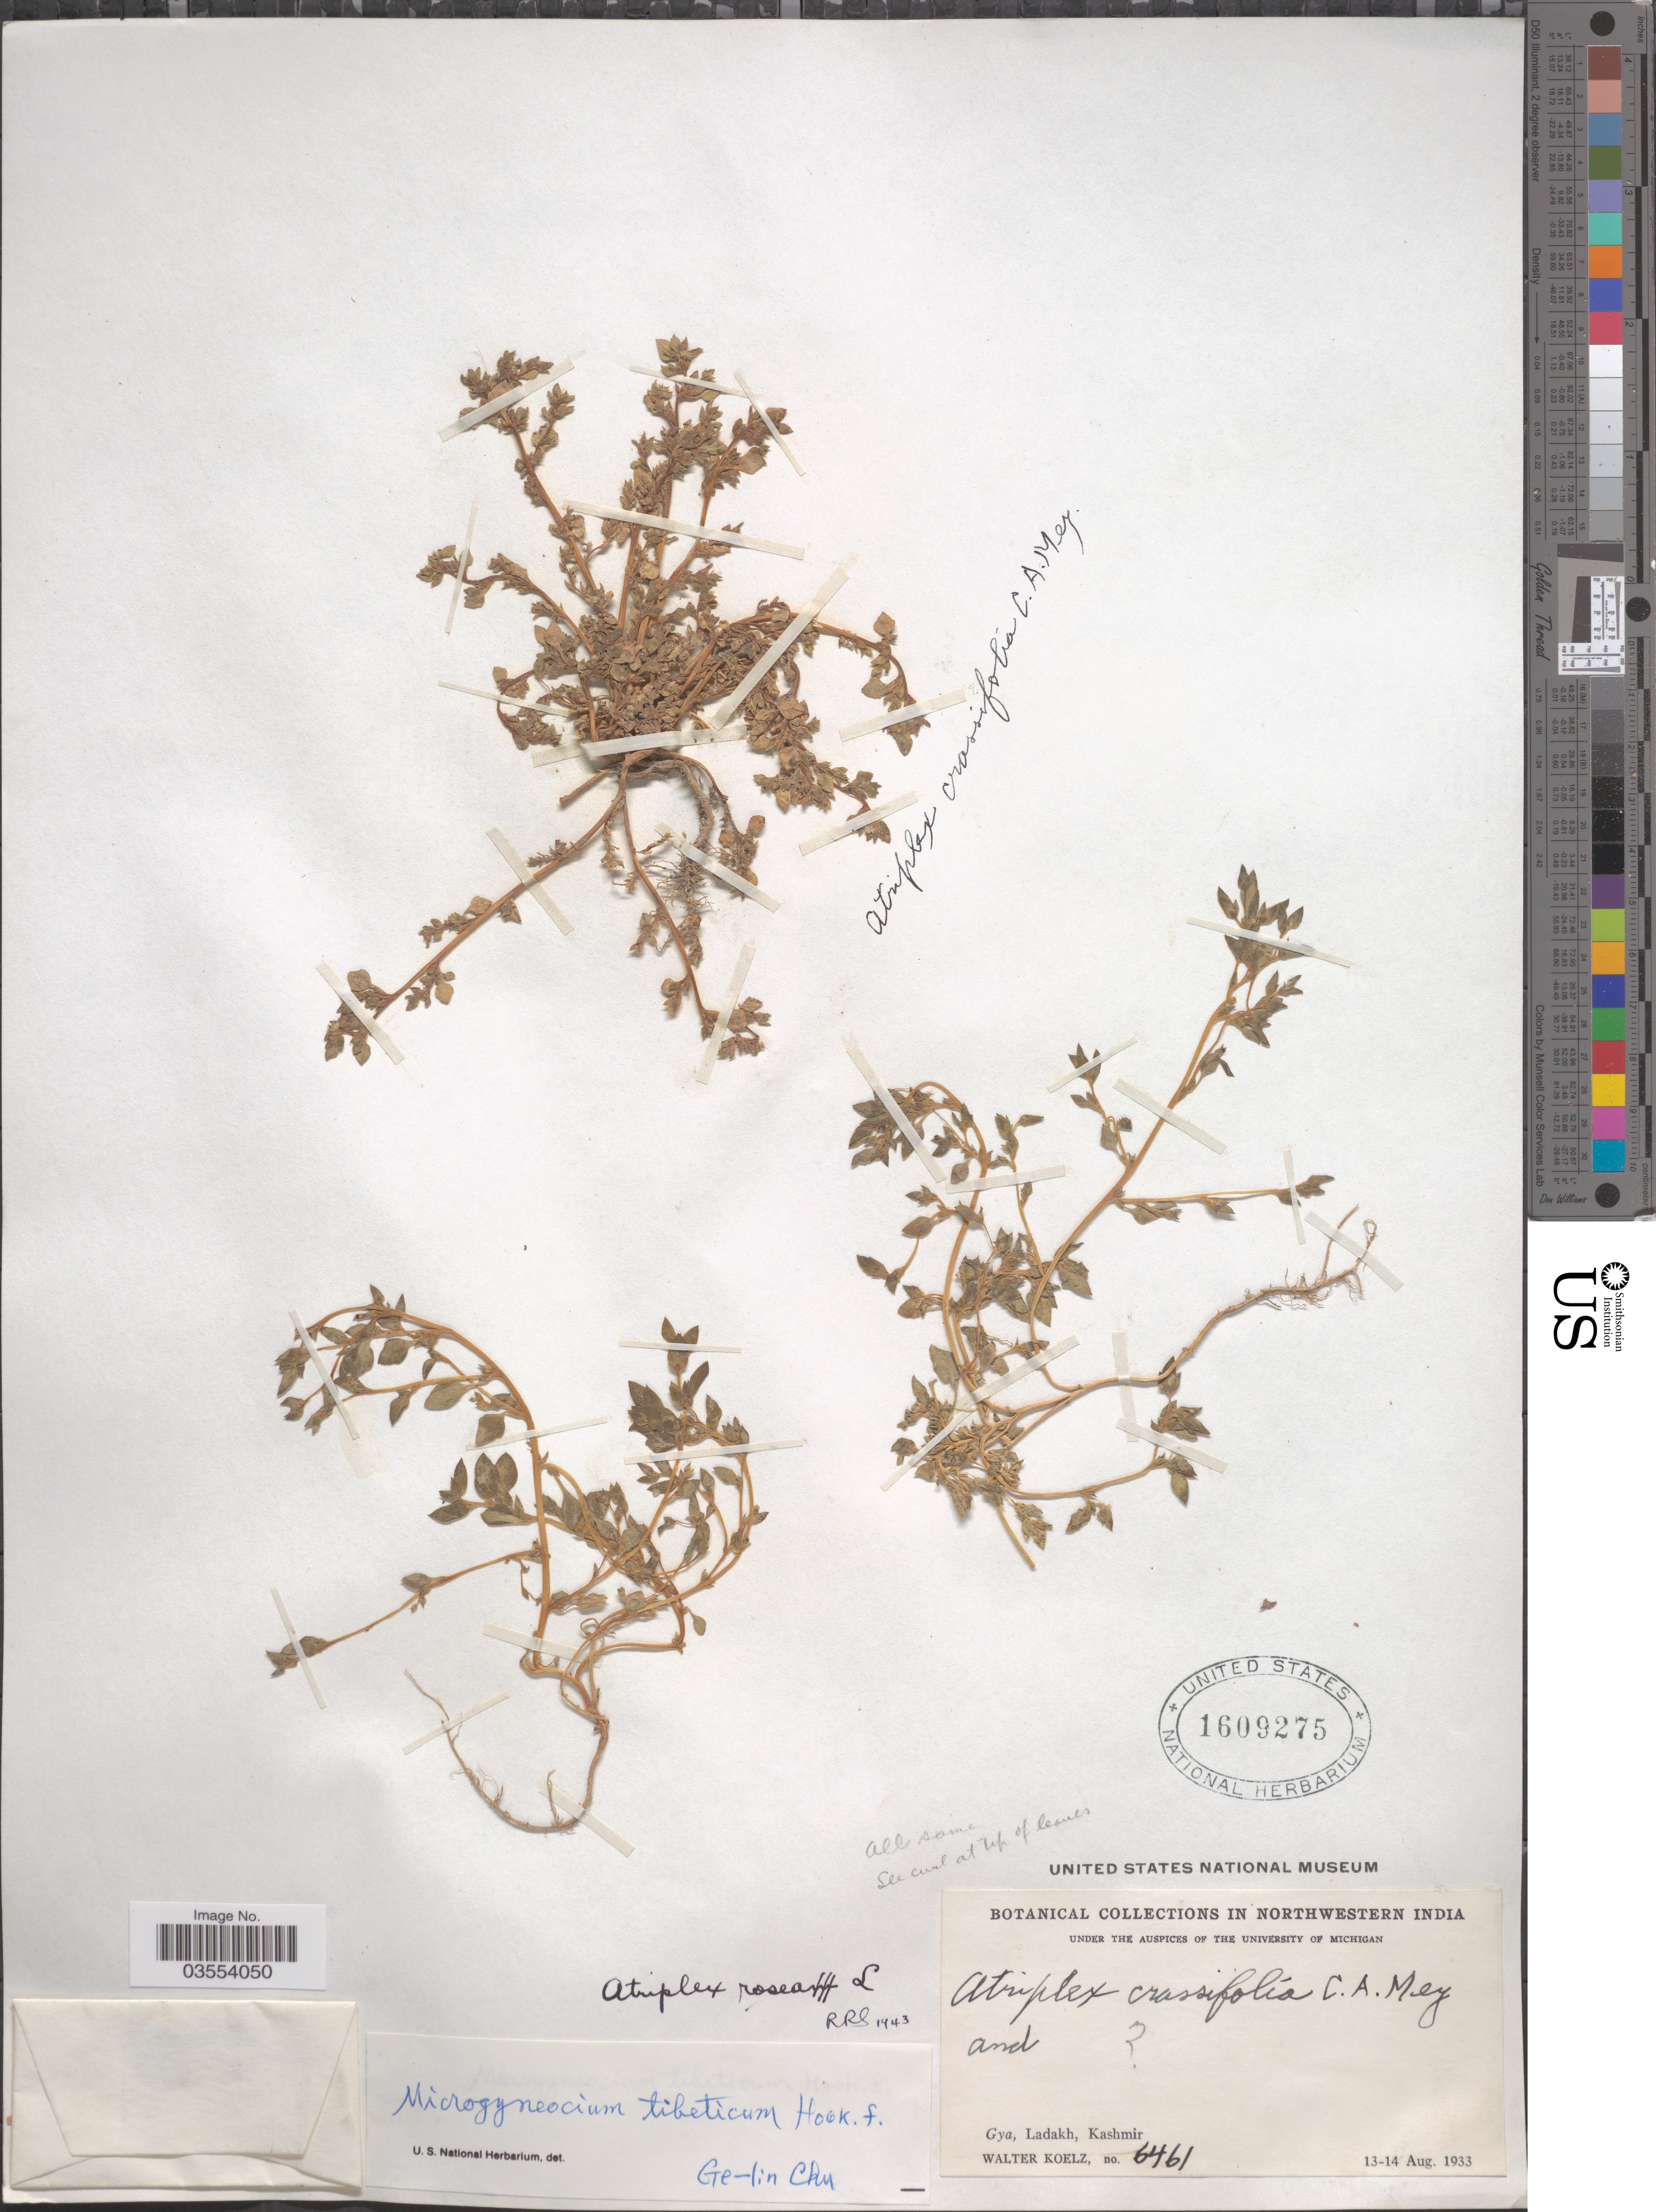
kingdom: Plantae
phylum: Tracheophyta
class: Magnoliopsida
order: Caryophyllales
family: Amaranthaceae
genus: Atriplex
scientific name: Atriplex rosea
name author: L.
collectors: W. N. Koelz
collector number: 6461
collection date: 1933-08-13/1933-08-14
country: India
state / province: Jammu and Kashmir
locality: Northwestern India. Gya, Ladakh, Kashmir.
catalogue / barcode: US 1609275